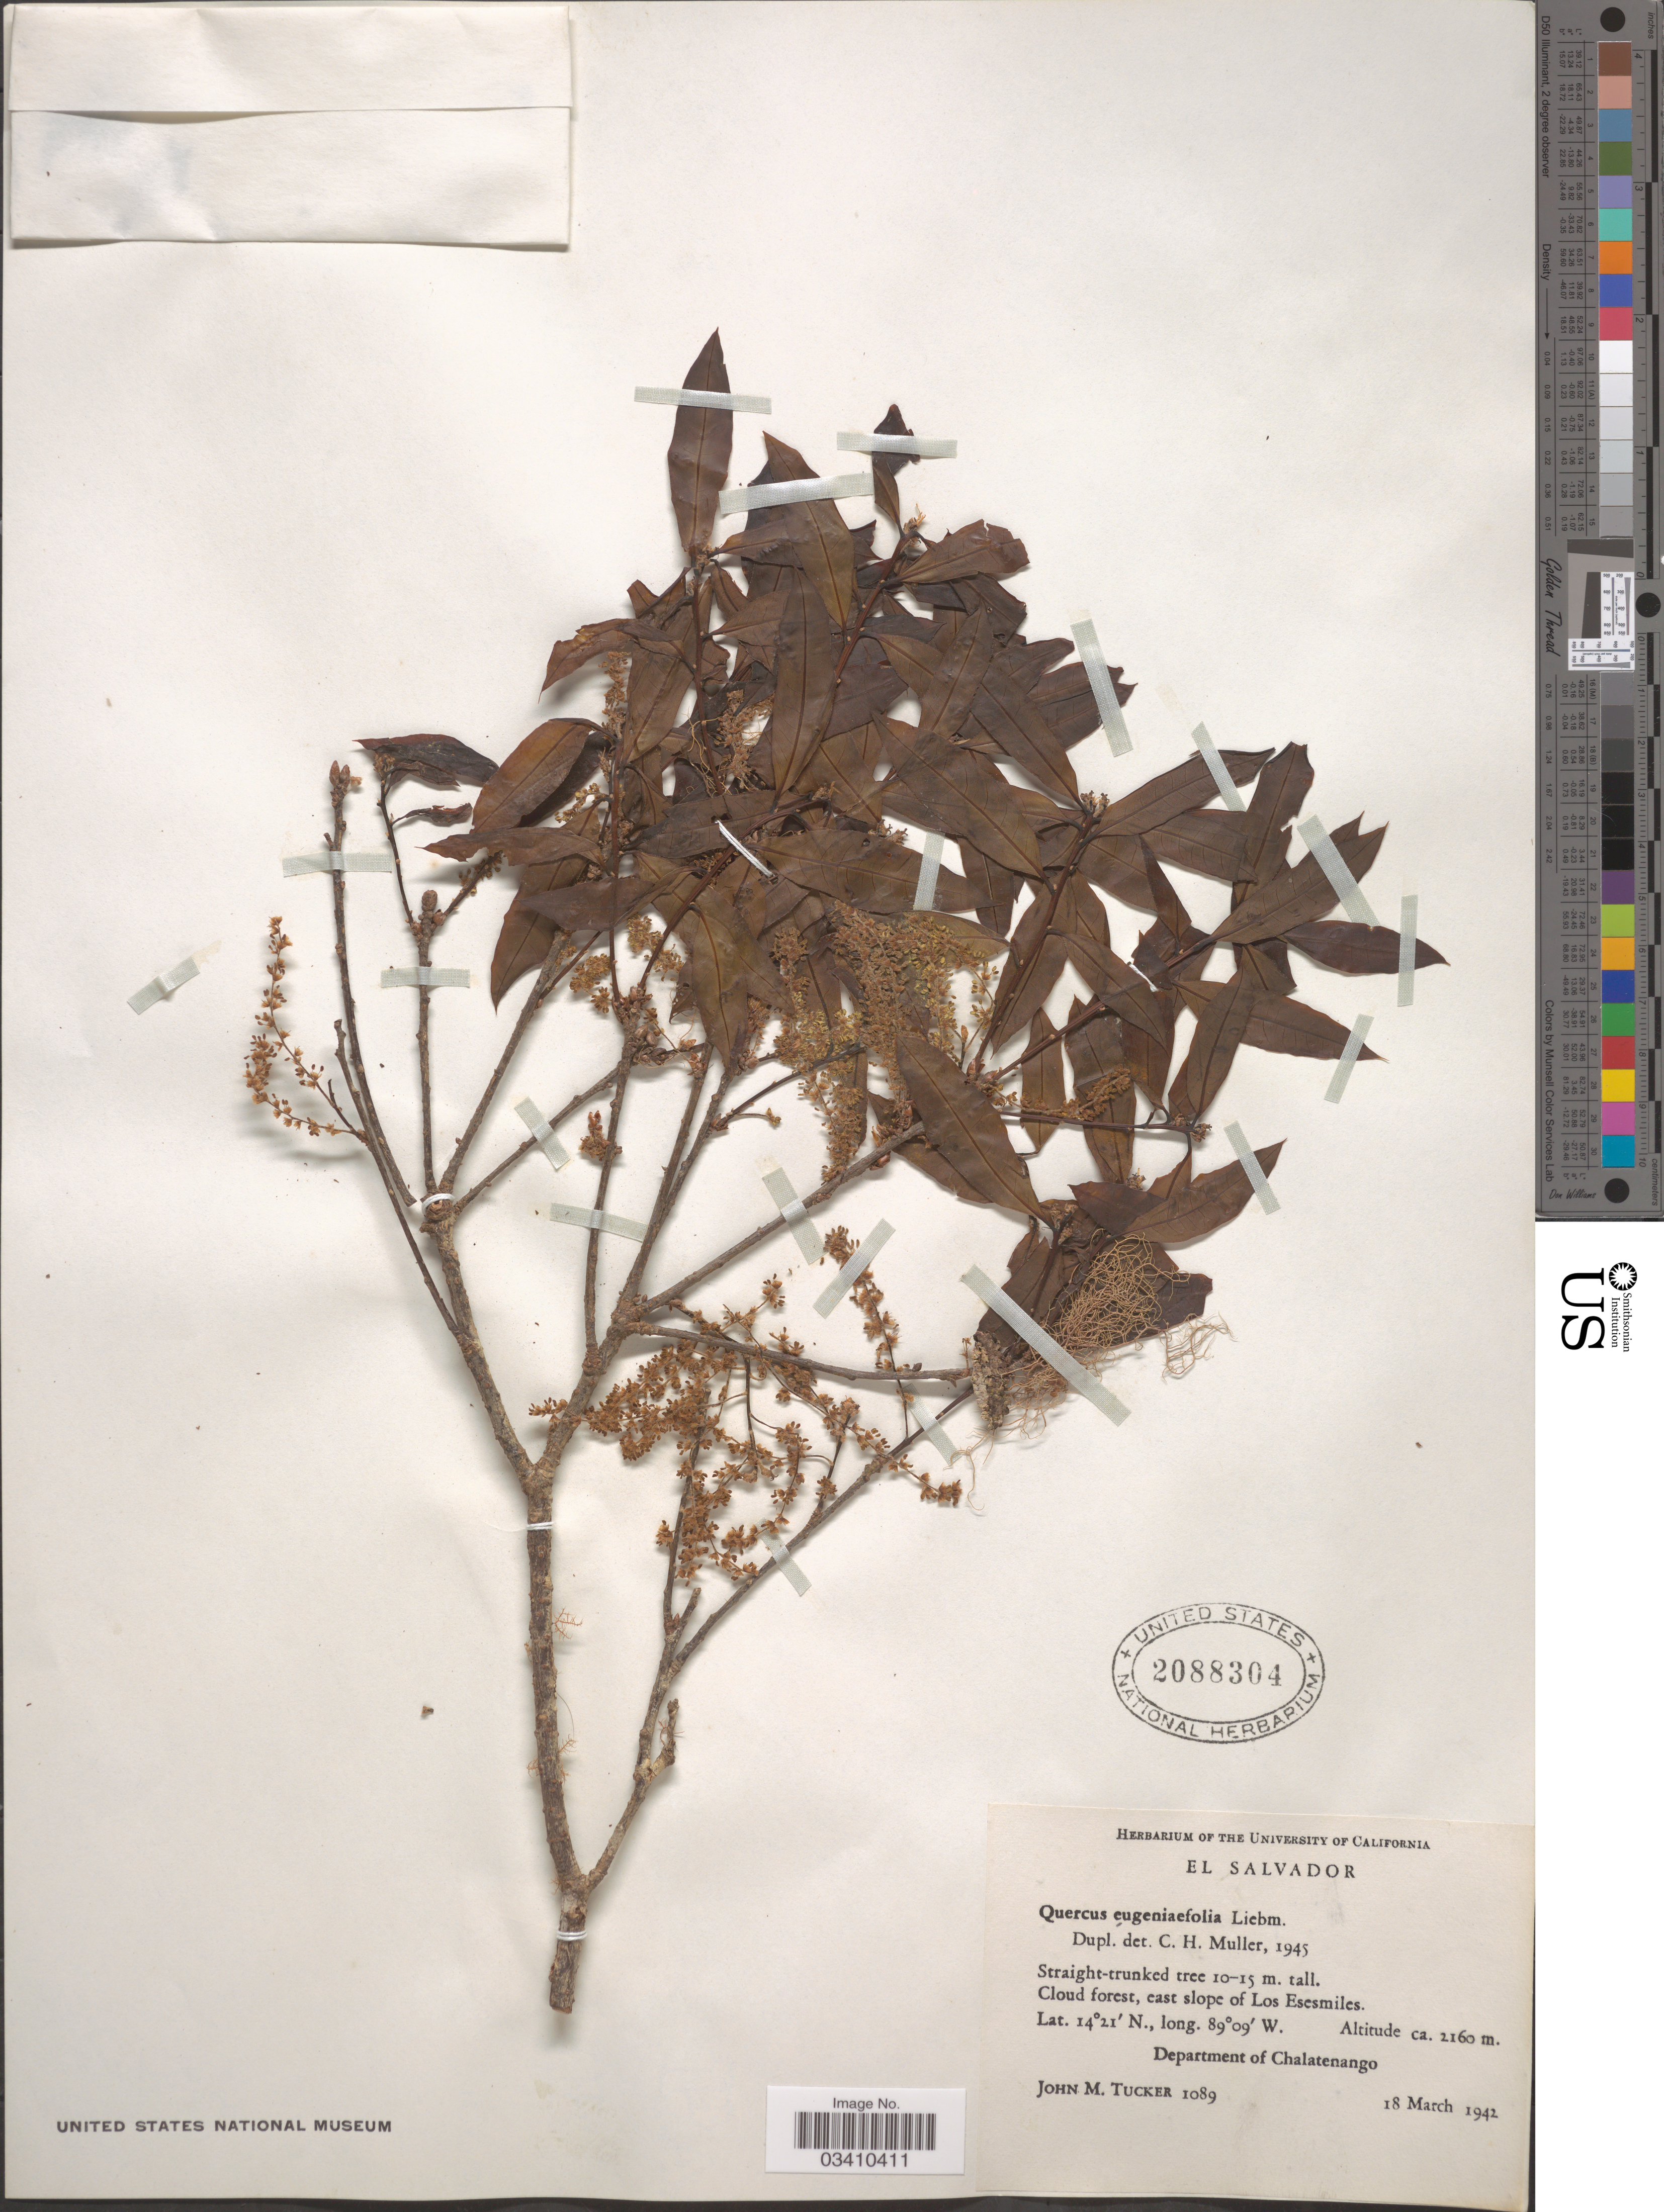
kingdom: Plantae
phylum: Tracheophyta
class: Magnoliopsida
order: Fagales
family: Fagaceae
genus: Quercus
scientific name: Quercus eugeniifolia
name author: Liebm.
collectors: J. M. Tucker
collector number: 1089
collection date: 1942-03-18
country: El Salvador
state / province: Chalatenango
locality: Cloud forest, east slope of Los Esesmiles. Department of Chalatenango.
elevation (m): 2160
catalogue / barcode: US 2088304